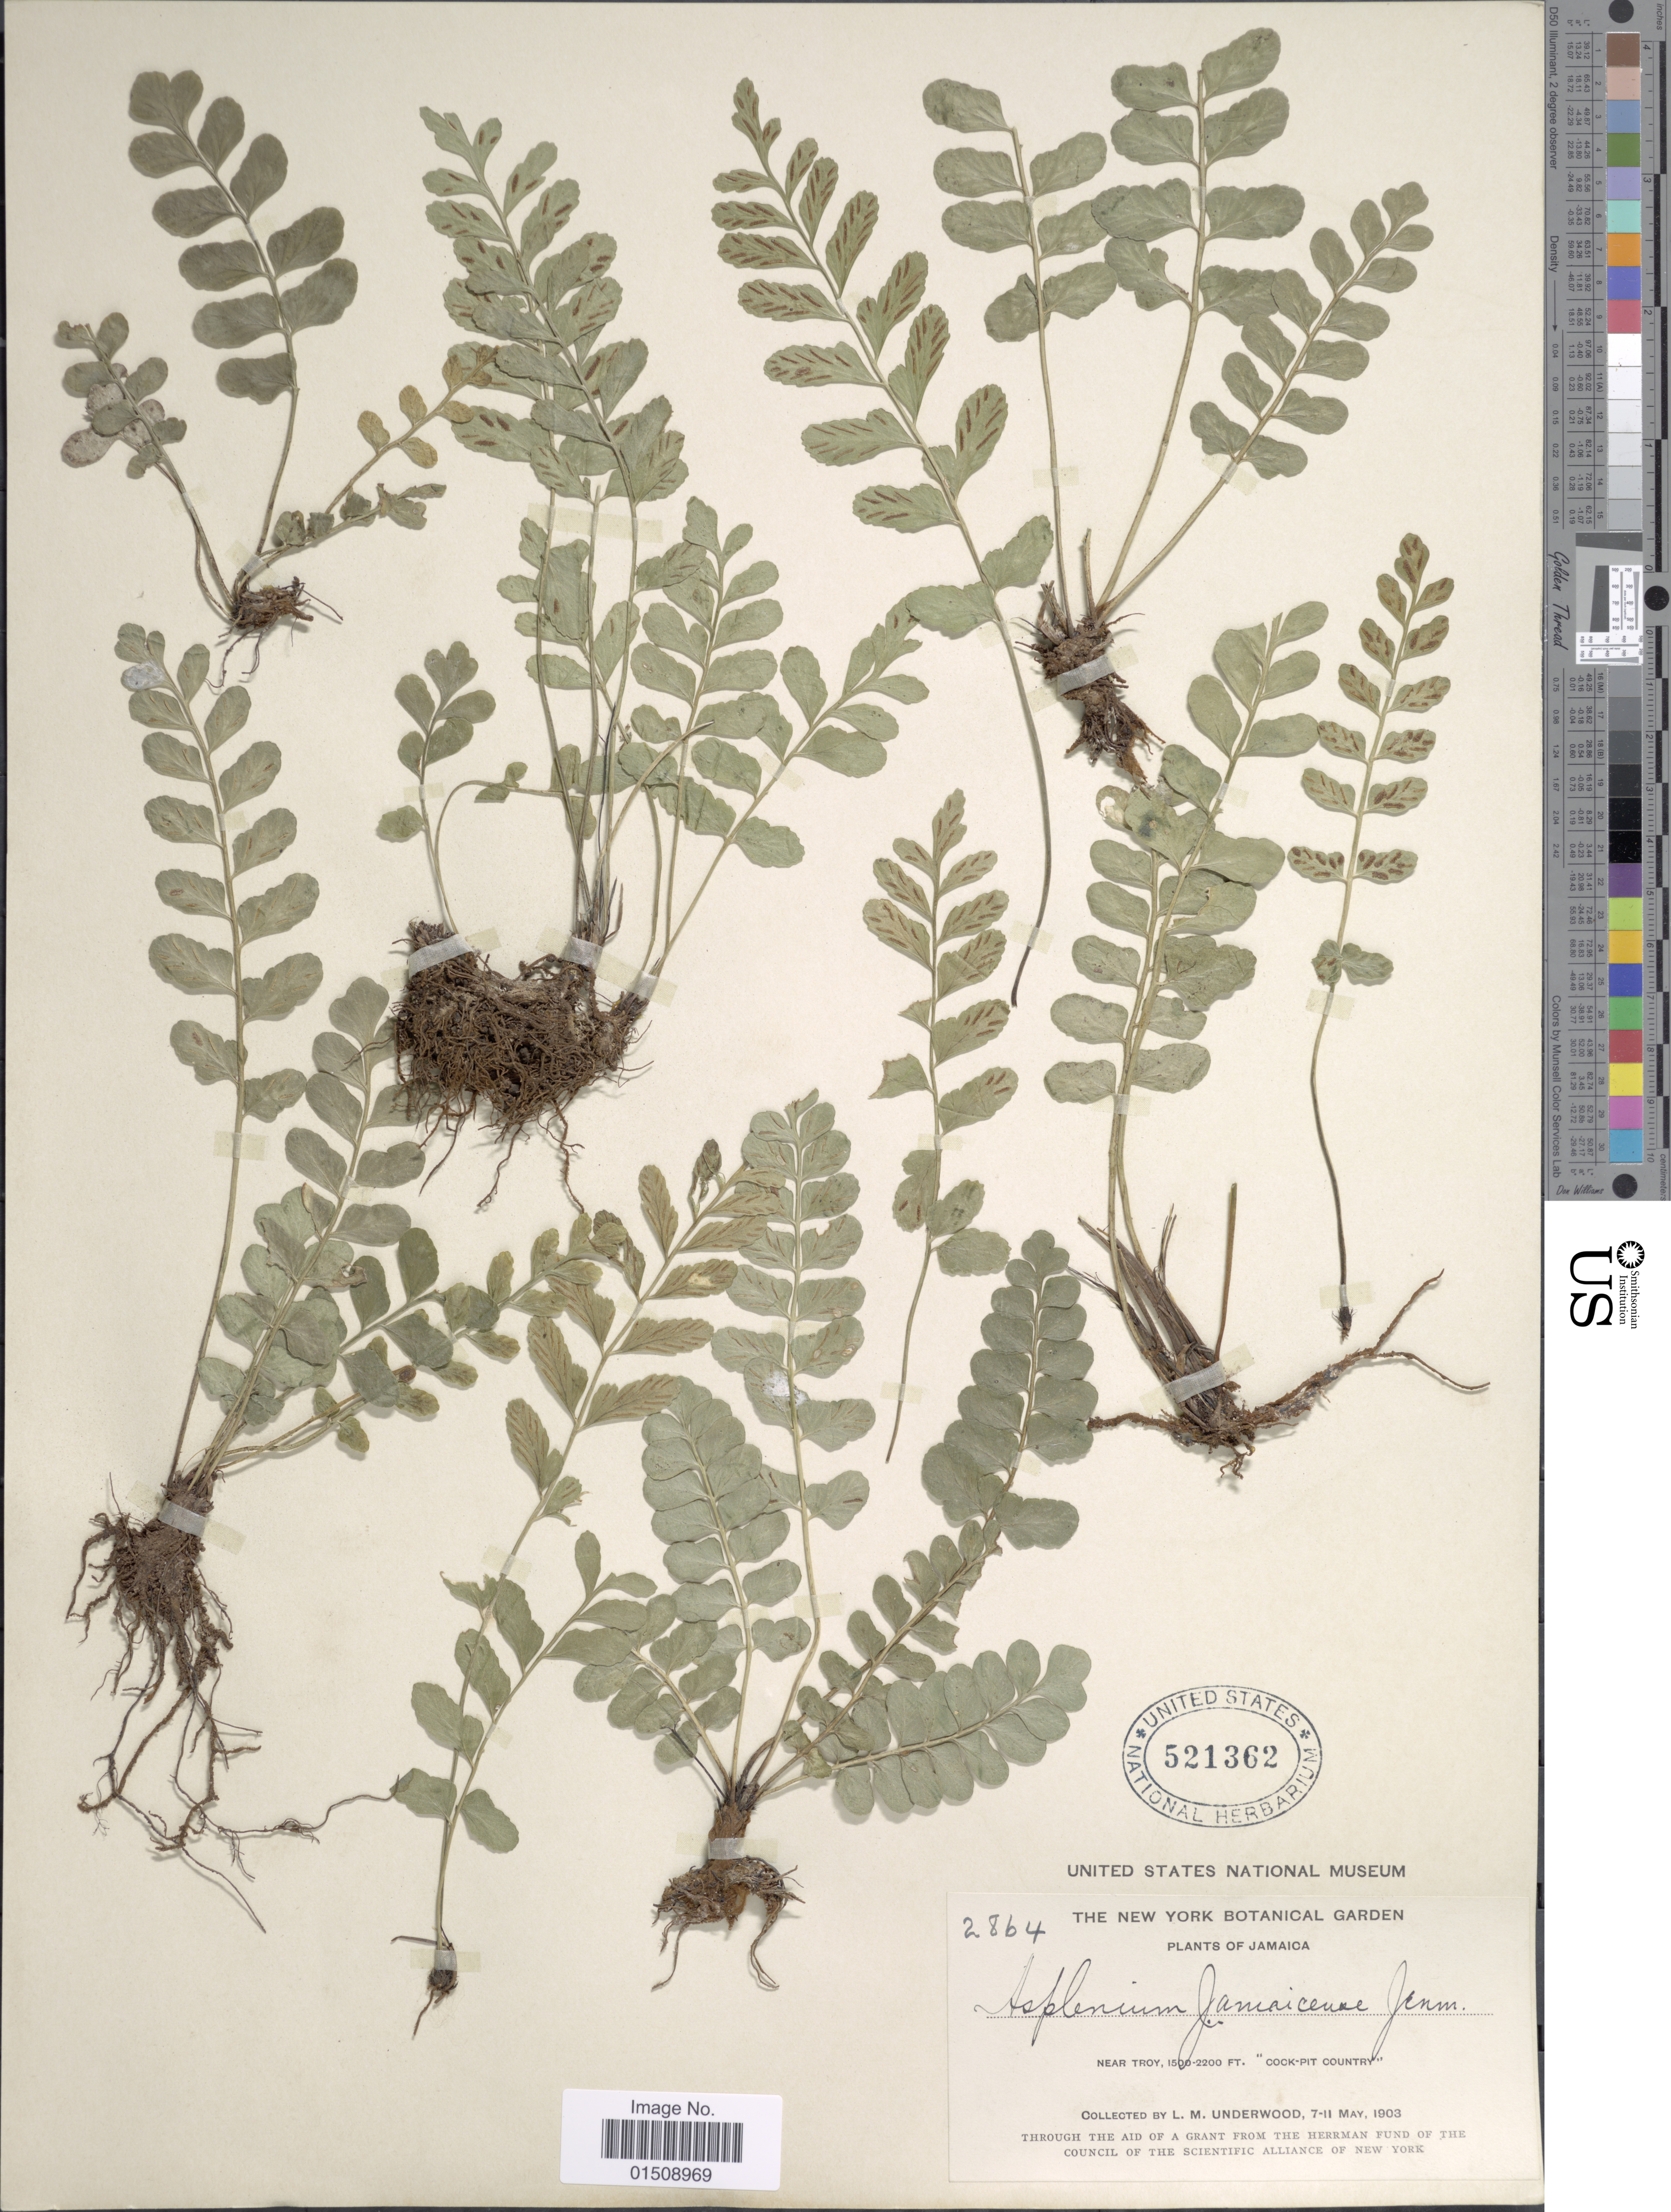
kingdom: Plantae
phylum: Tracheophyta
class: Polypodiopsida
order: Polypodiales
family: Aspleniaceae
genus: Asplenium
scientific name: Asplenium jamaicense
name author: Jenman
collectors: L. M. Underwood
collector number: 2864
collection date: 1903-05-07/1903-05-11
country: Jamaica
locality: Near Troy, "Cock-Pit Country"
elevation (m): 457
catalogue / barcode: US 521362